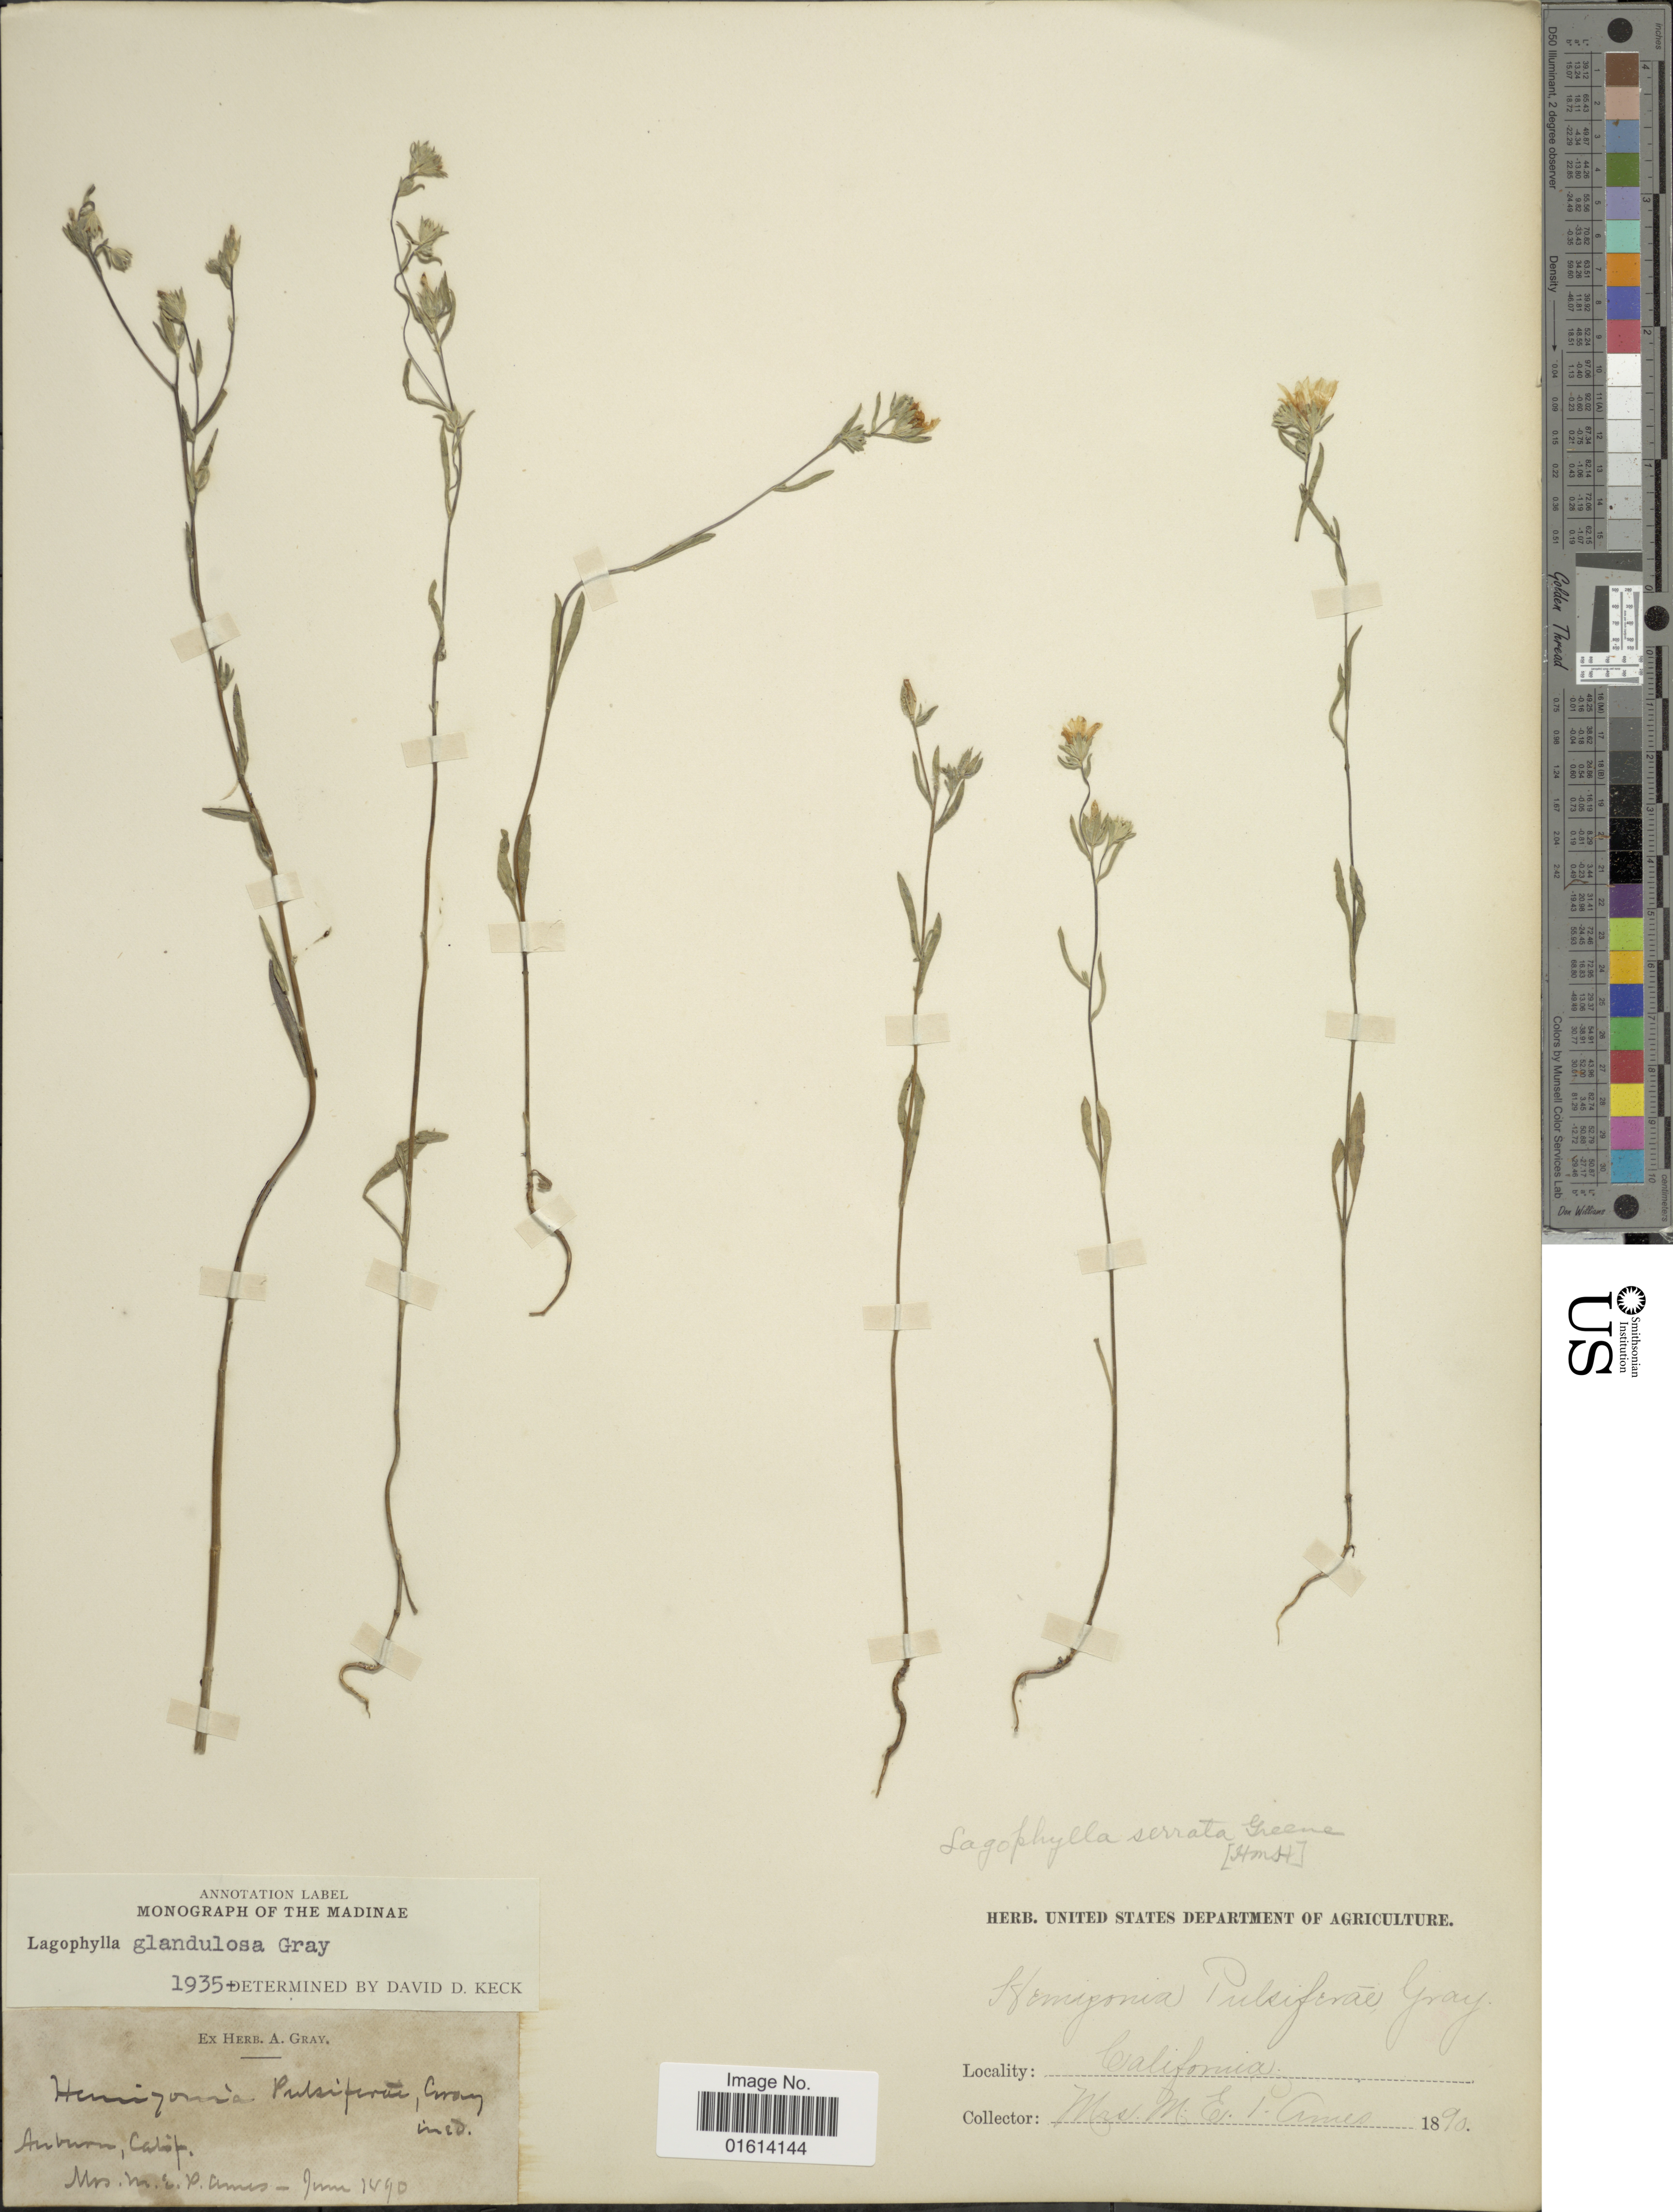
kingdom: Plantae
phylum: Tracheophyta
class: Magnoliopsida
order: Asterales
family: Asteraceae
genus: Lagophylla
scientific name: Lagophylla glandulosa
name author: A. Gray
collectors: M. E. P. Ames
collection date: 1890-06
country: United States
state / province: California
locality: Auburn